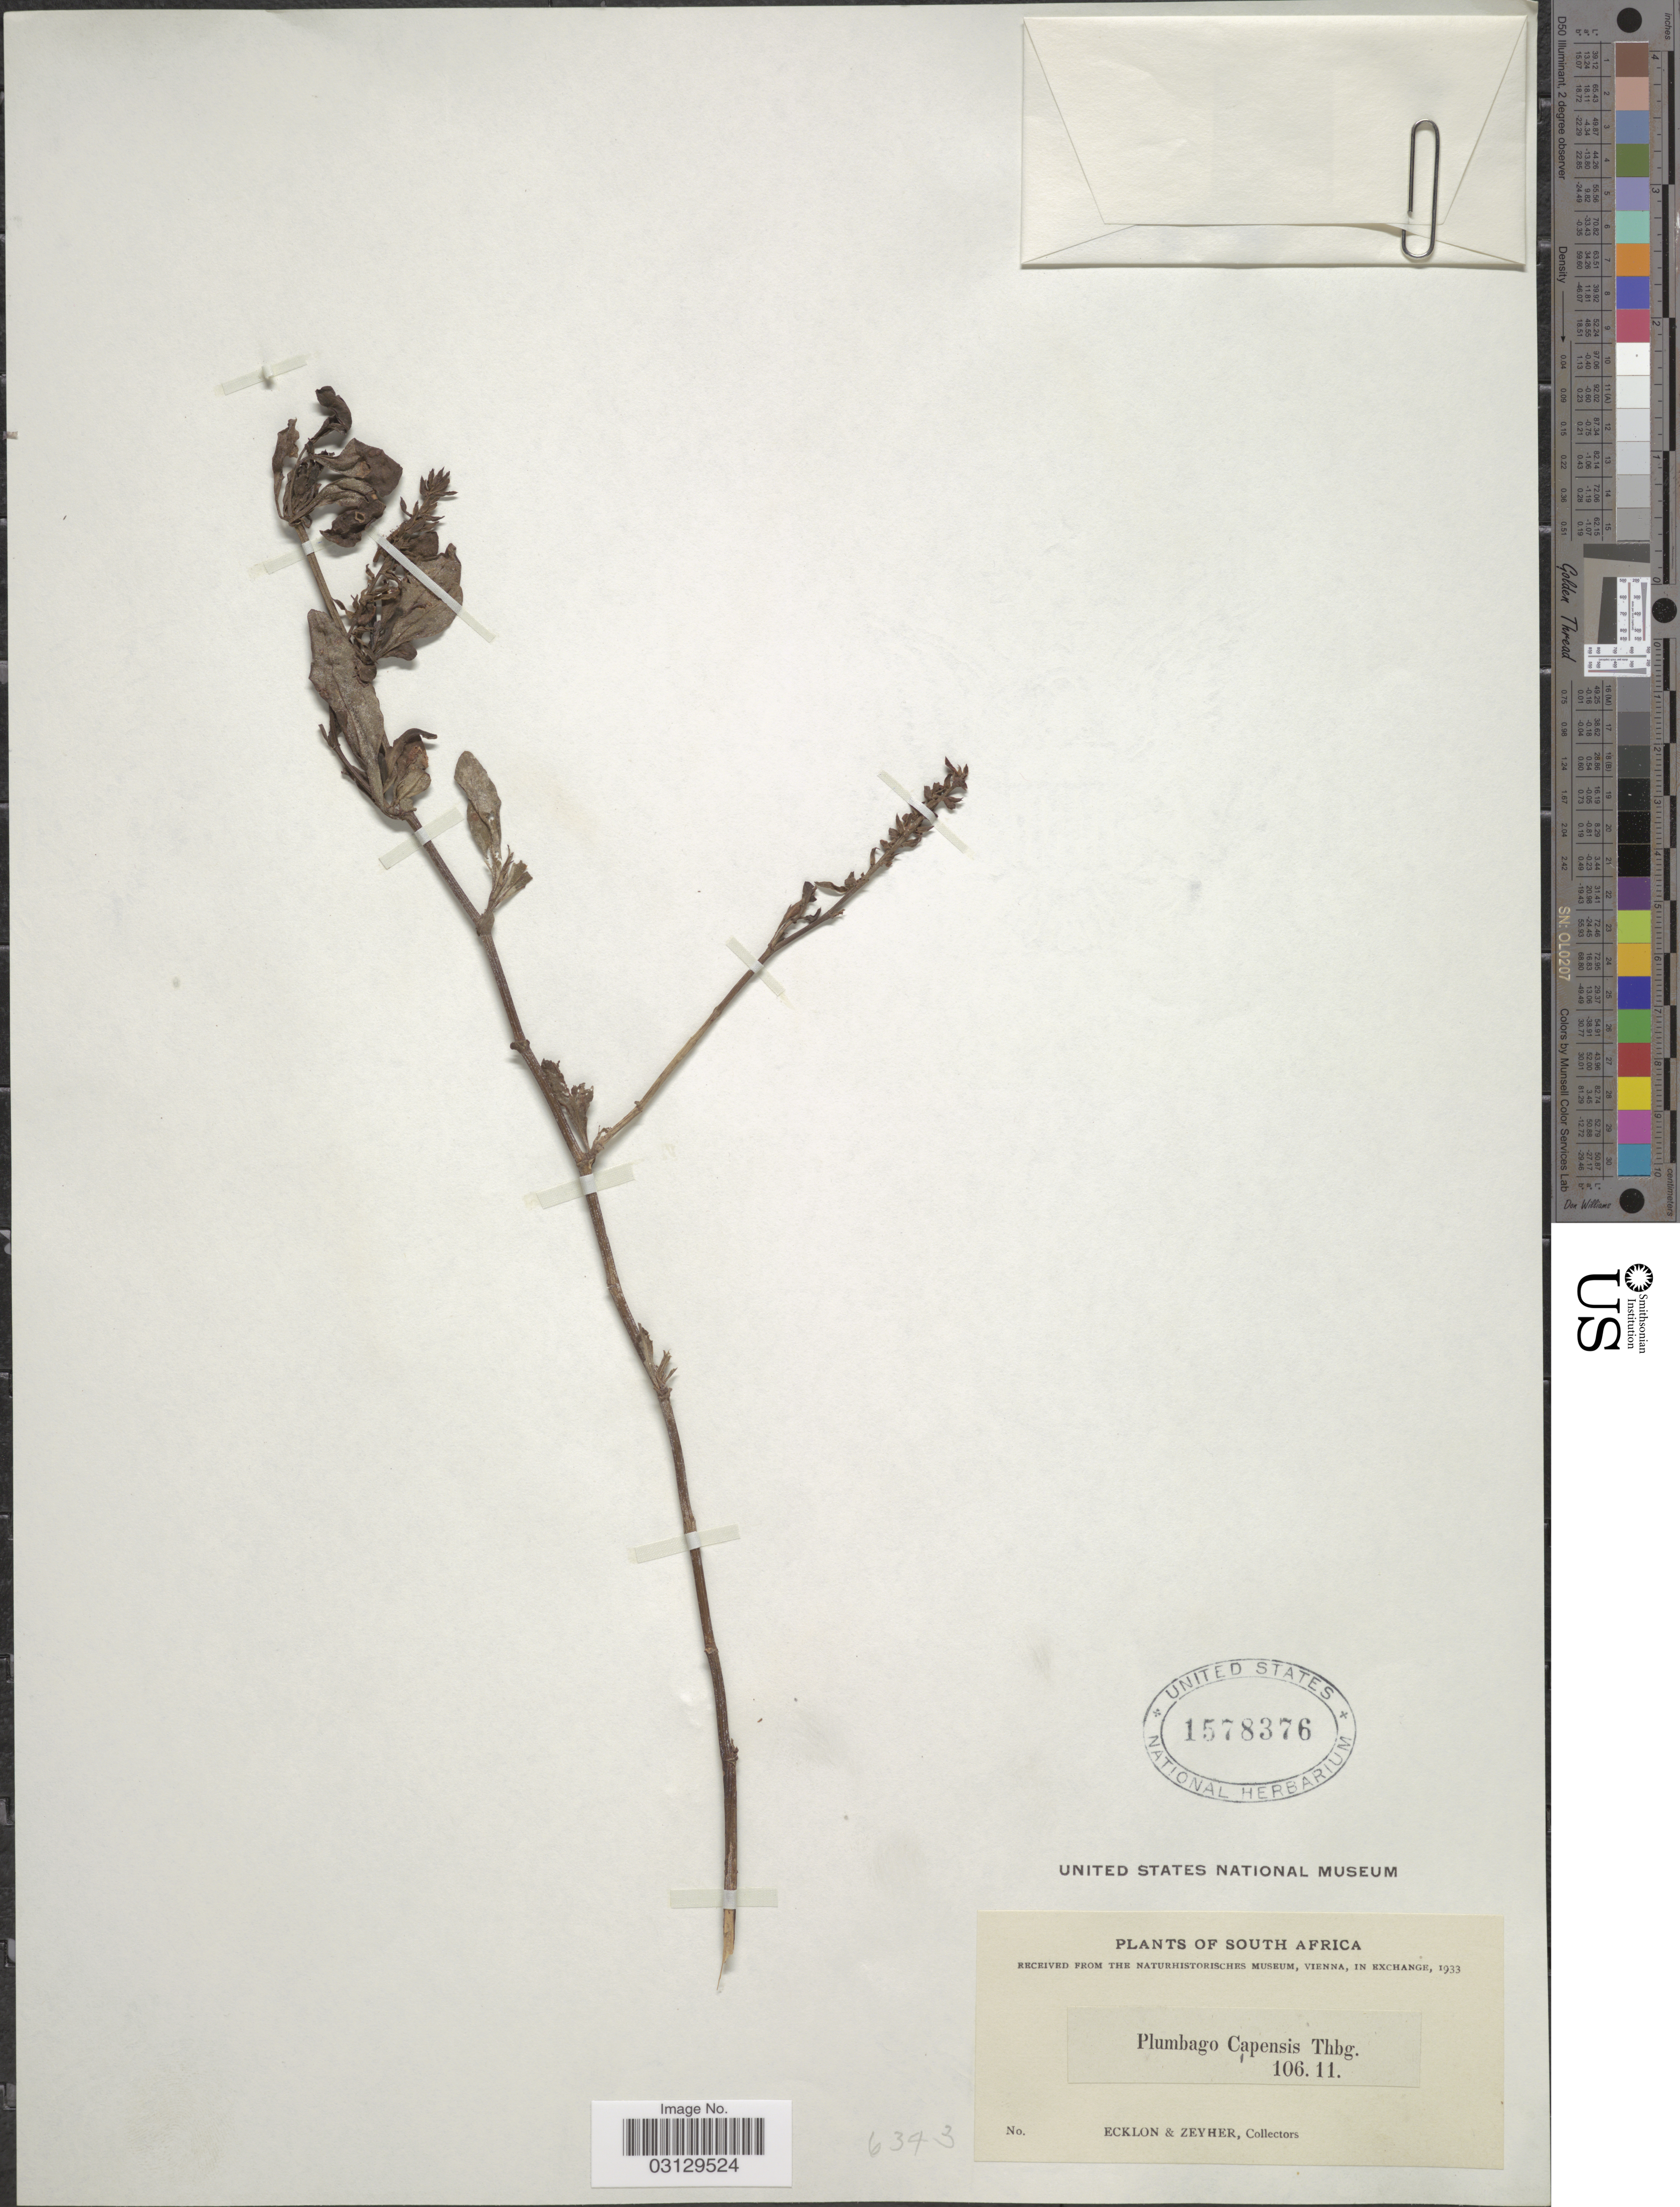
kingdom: Plantae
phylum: Tracheophyta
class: Magnoliopsida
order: Caryophyllales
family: Plumbaginaceae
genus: Plumbago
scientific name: Plumbago auriculata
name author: Lam.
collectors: -. Ecklon & -. Zeyher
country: South Africa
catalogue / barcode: US 1578376